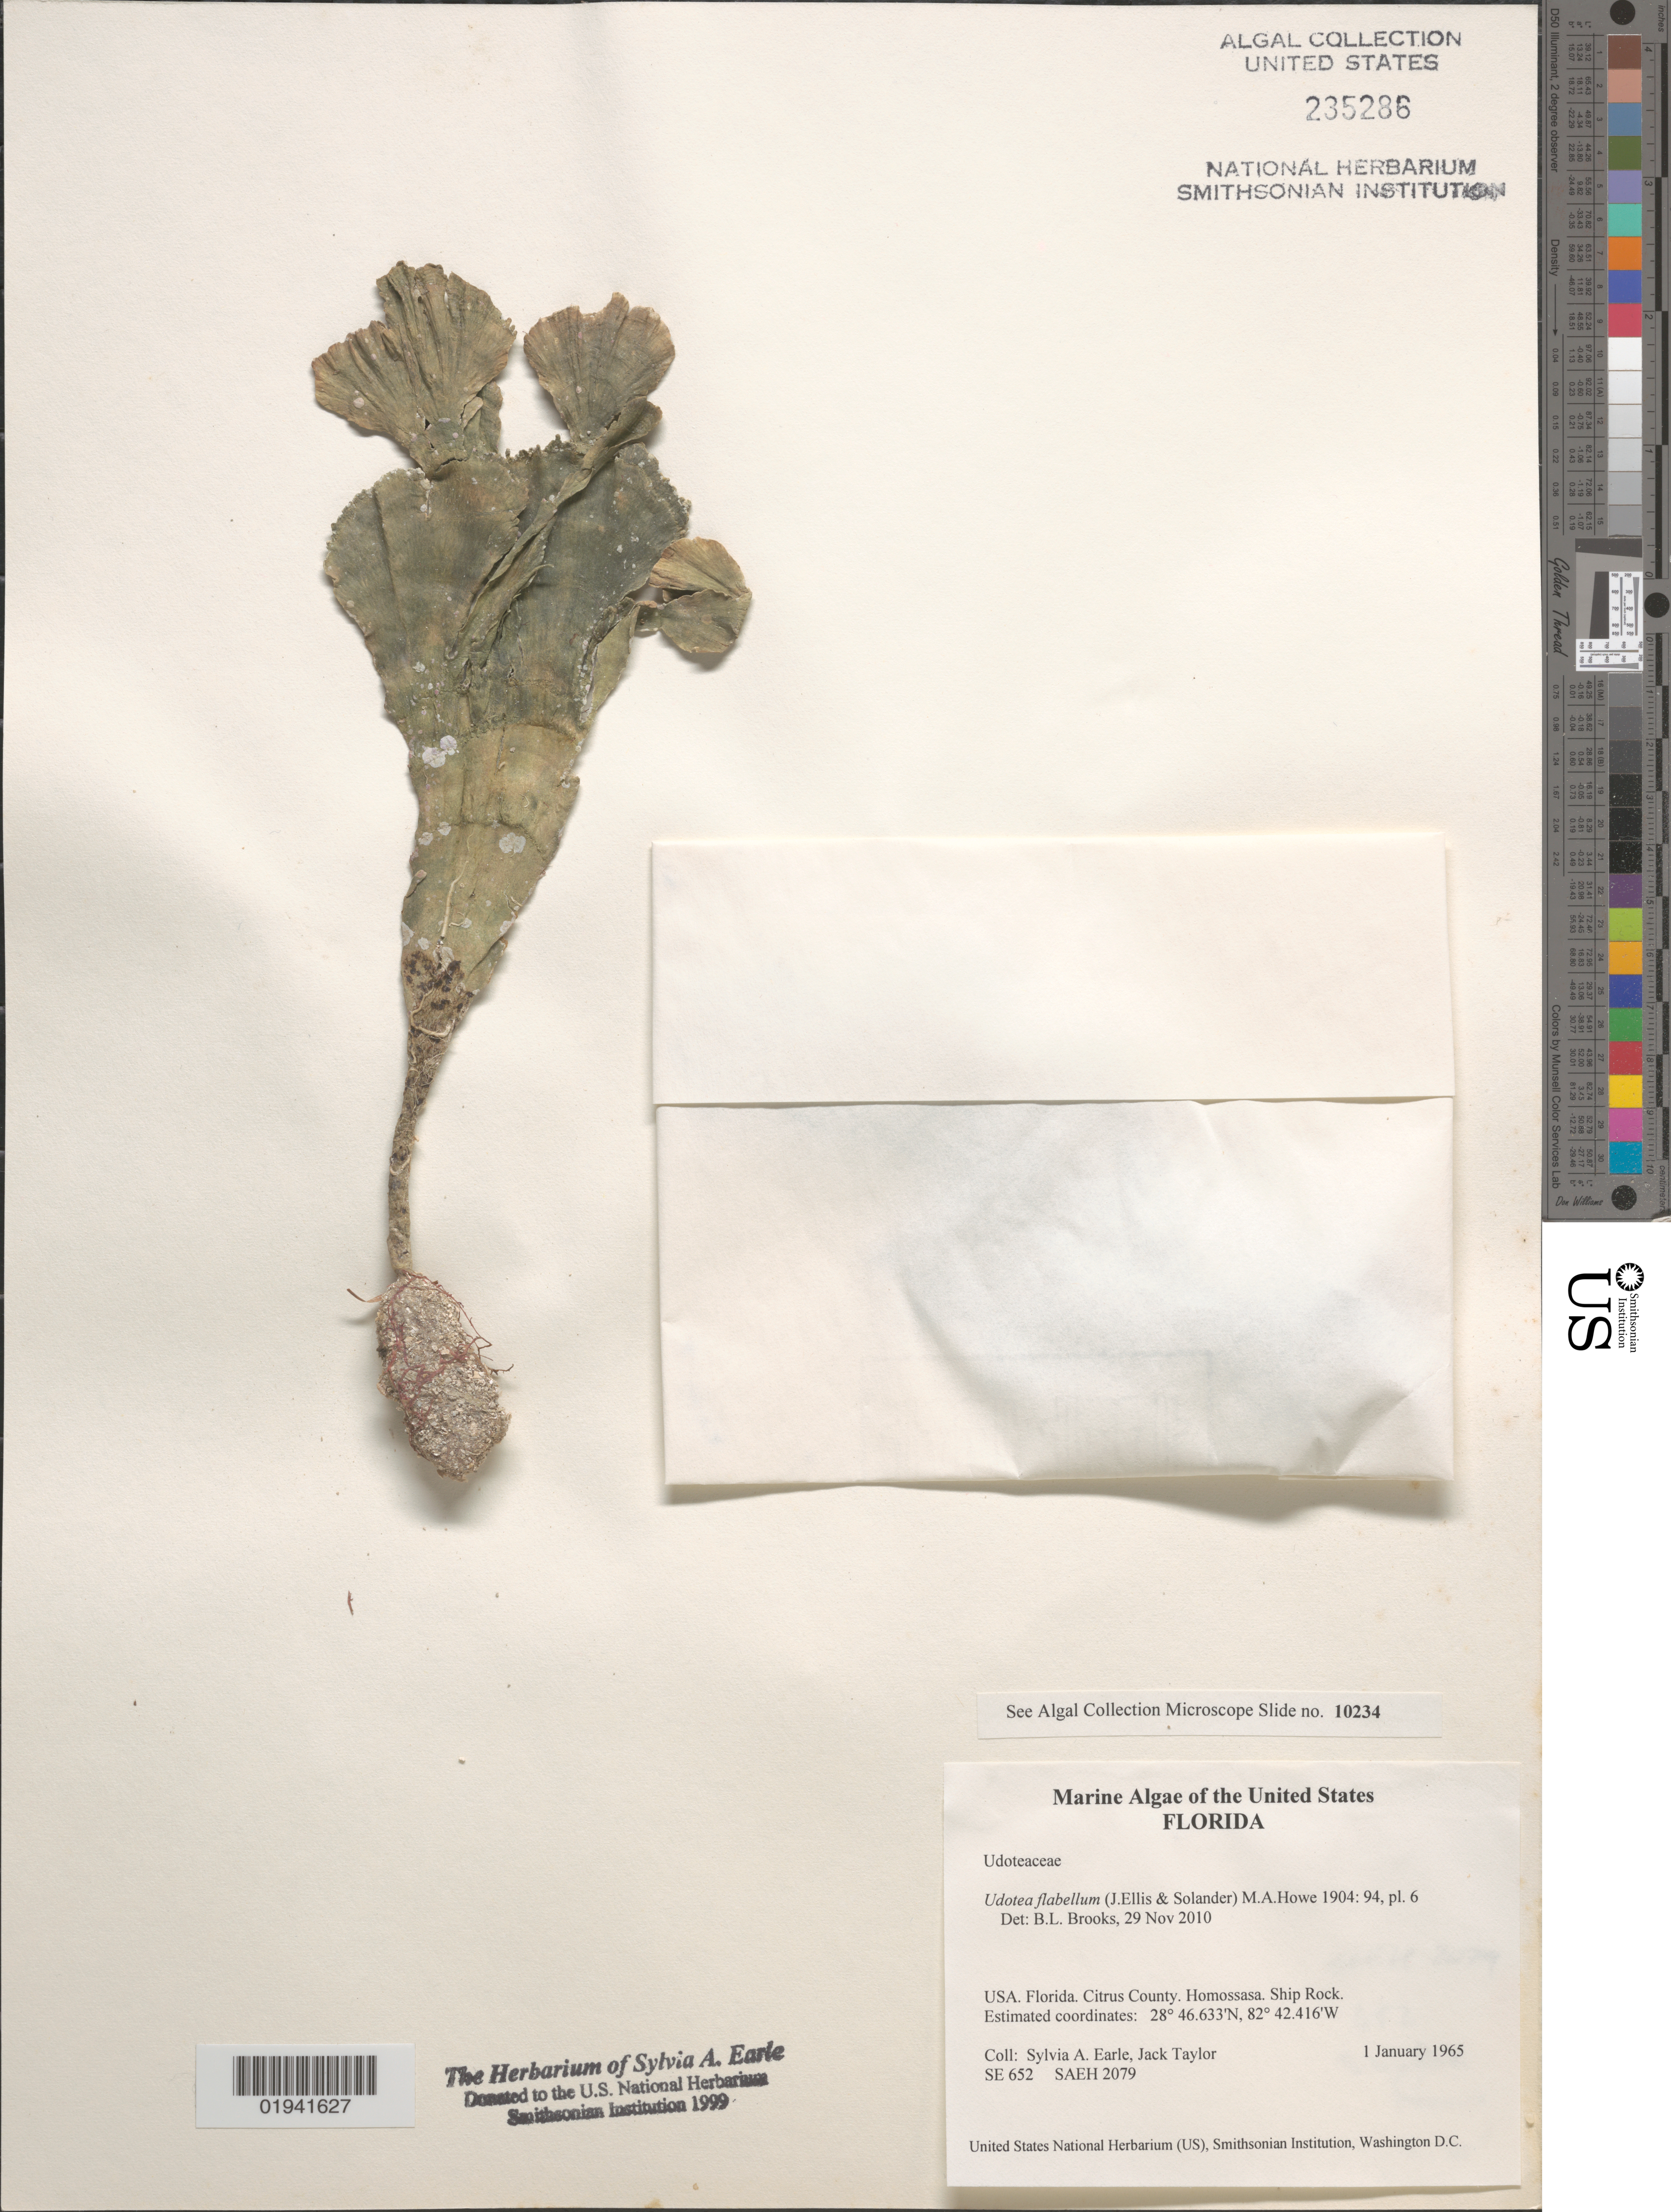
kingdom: Plantae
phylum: Chlorophyta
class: Ulvophyceae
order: Bryopsidales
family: Udoteaceae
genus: Udotea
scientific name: Udotea flabellum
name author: (J. Ellis & Sol.) M. Howe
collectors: S. A. Earle & J. Taylor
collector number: SE652/SAEH2079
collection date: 1965-01-01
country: United States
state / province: Florida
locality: Citrus County. Homosassa. Ship Rock.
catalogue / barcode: US 235286